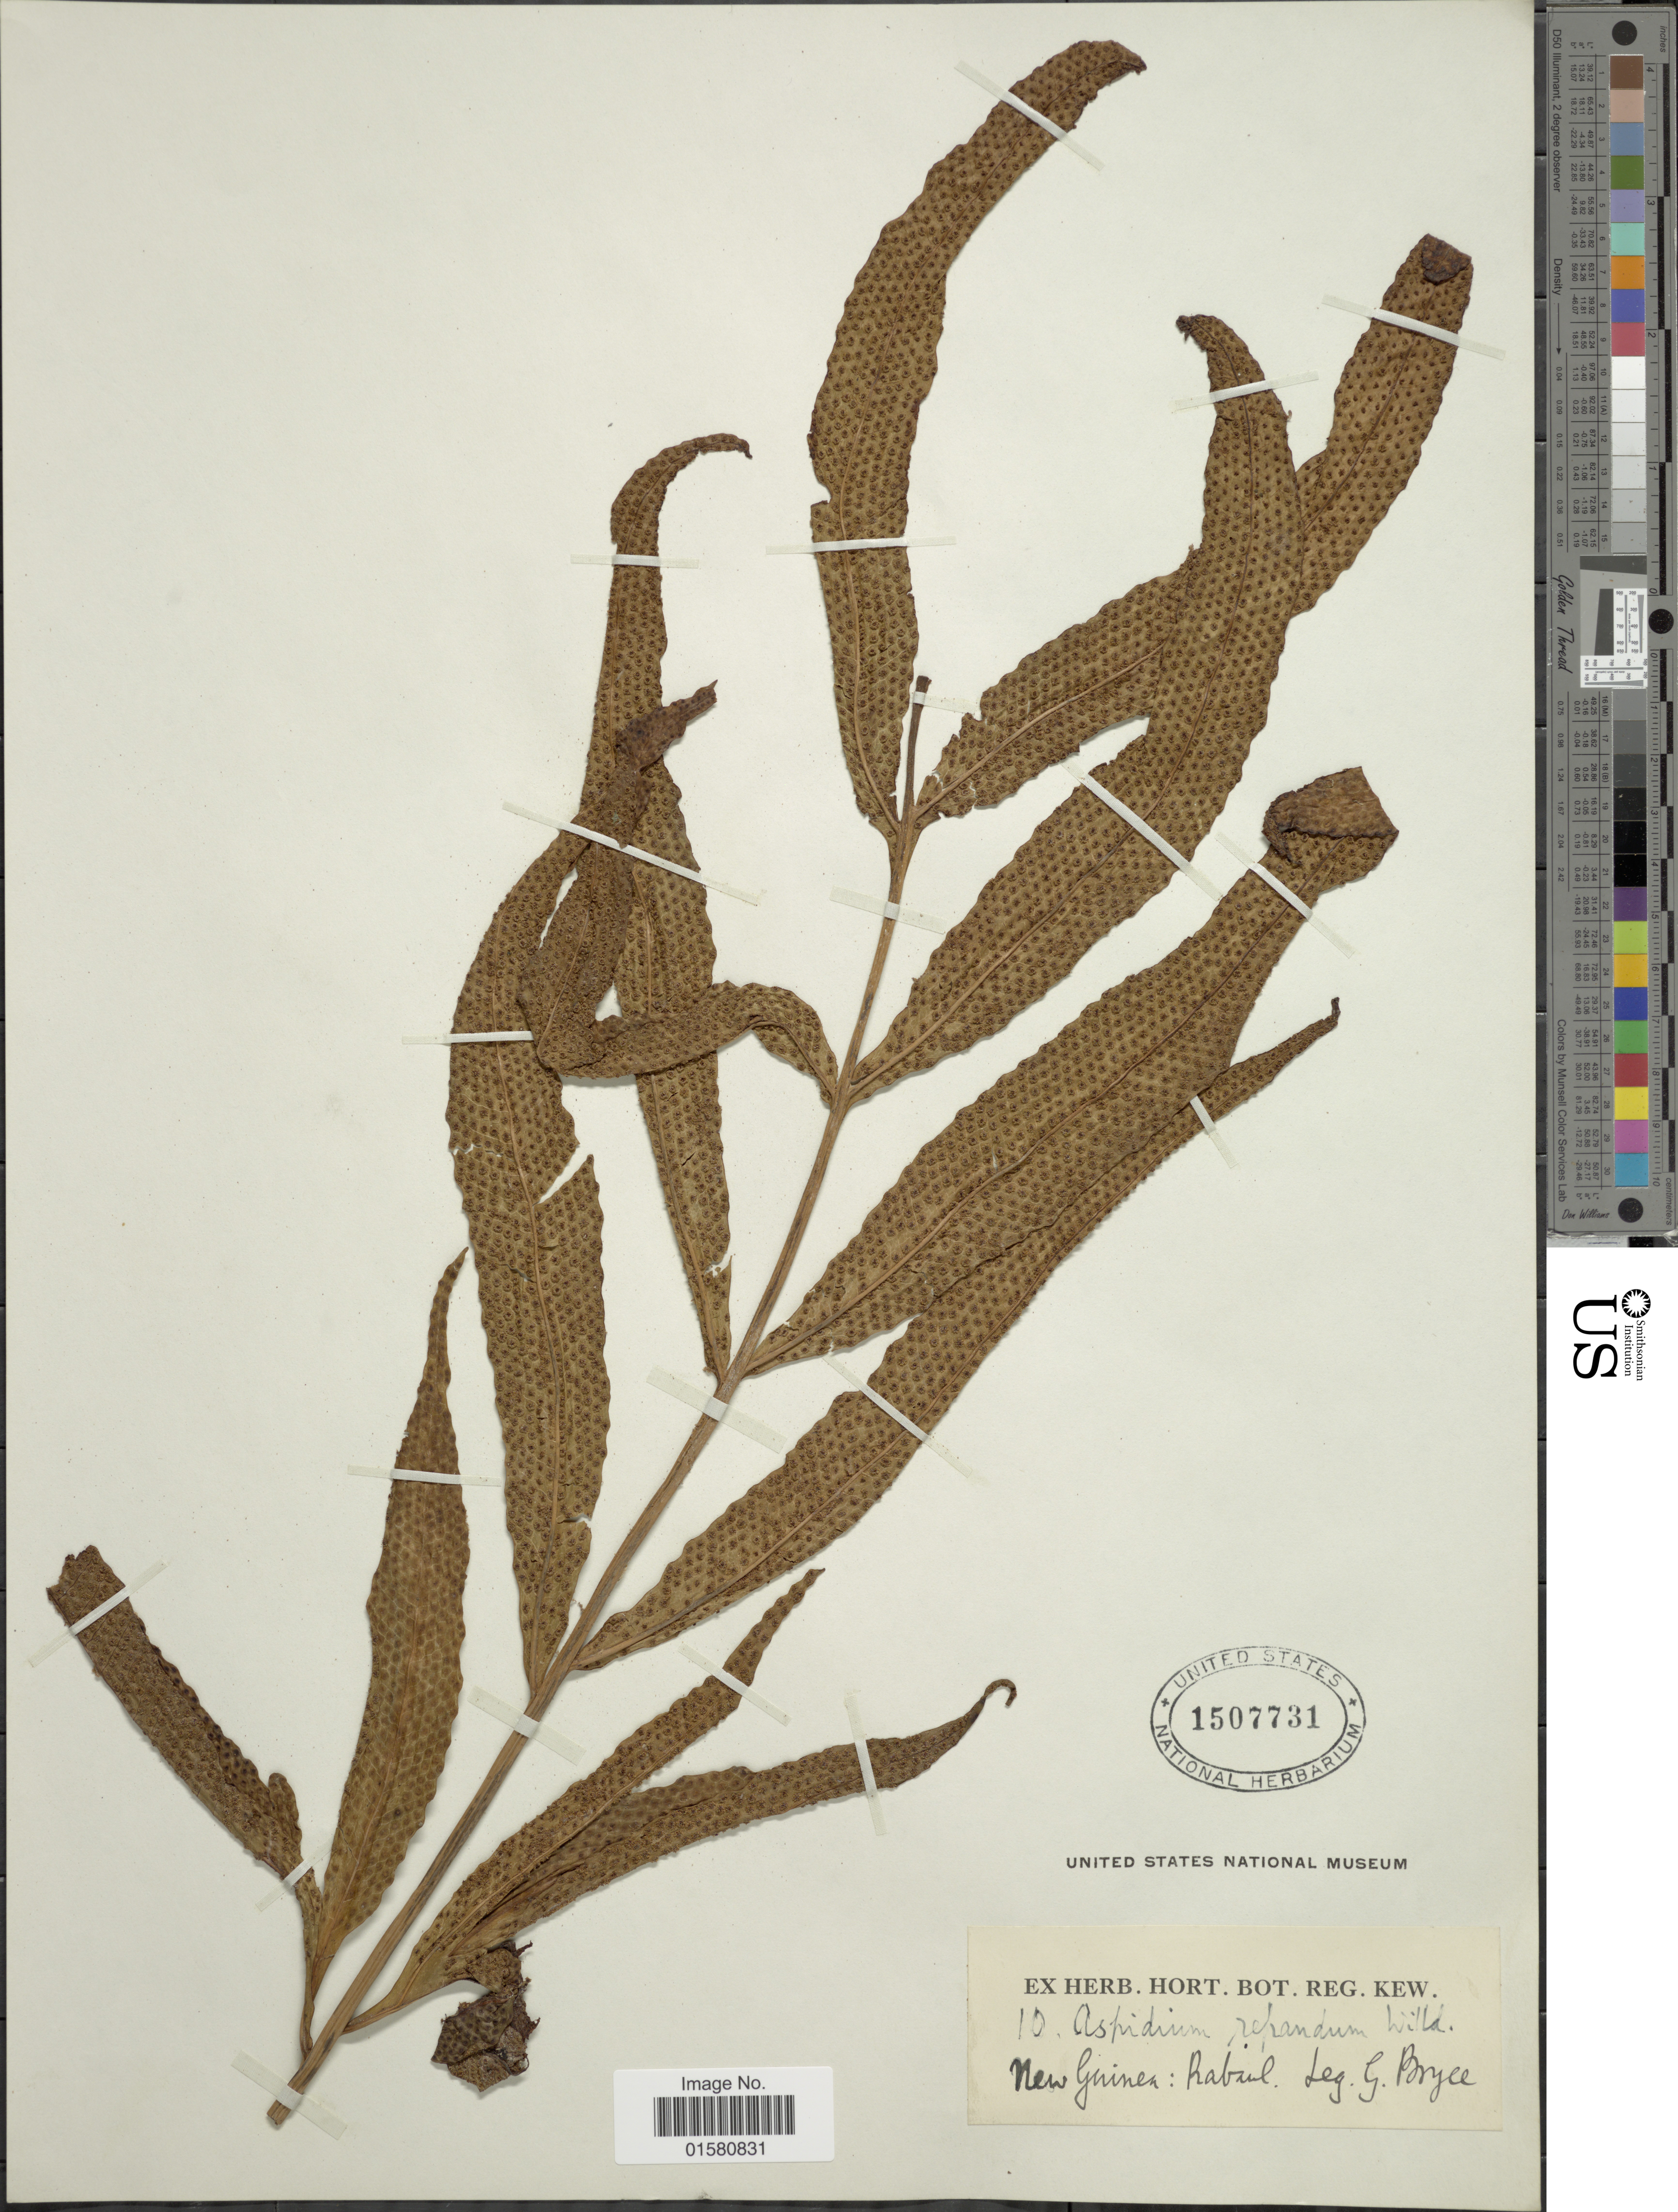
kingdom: Plantae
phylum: Tracheophyta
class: Polypodiopsida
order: Polypodiales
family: Tectariaceae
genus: Tectaria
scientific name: Tectaria crenata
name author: Cav.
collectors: G. Bryce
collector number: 10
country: Papua New Guinea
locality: New Guinea: Rabul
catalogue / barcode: US 1507731